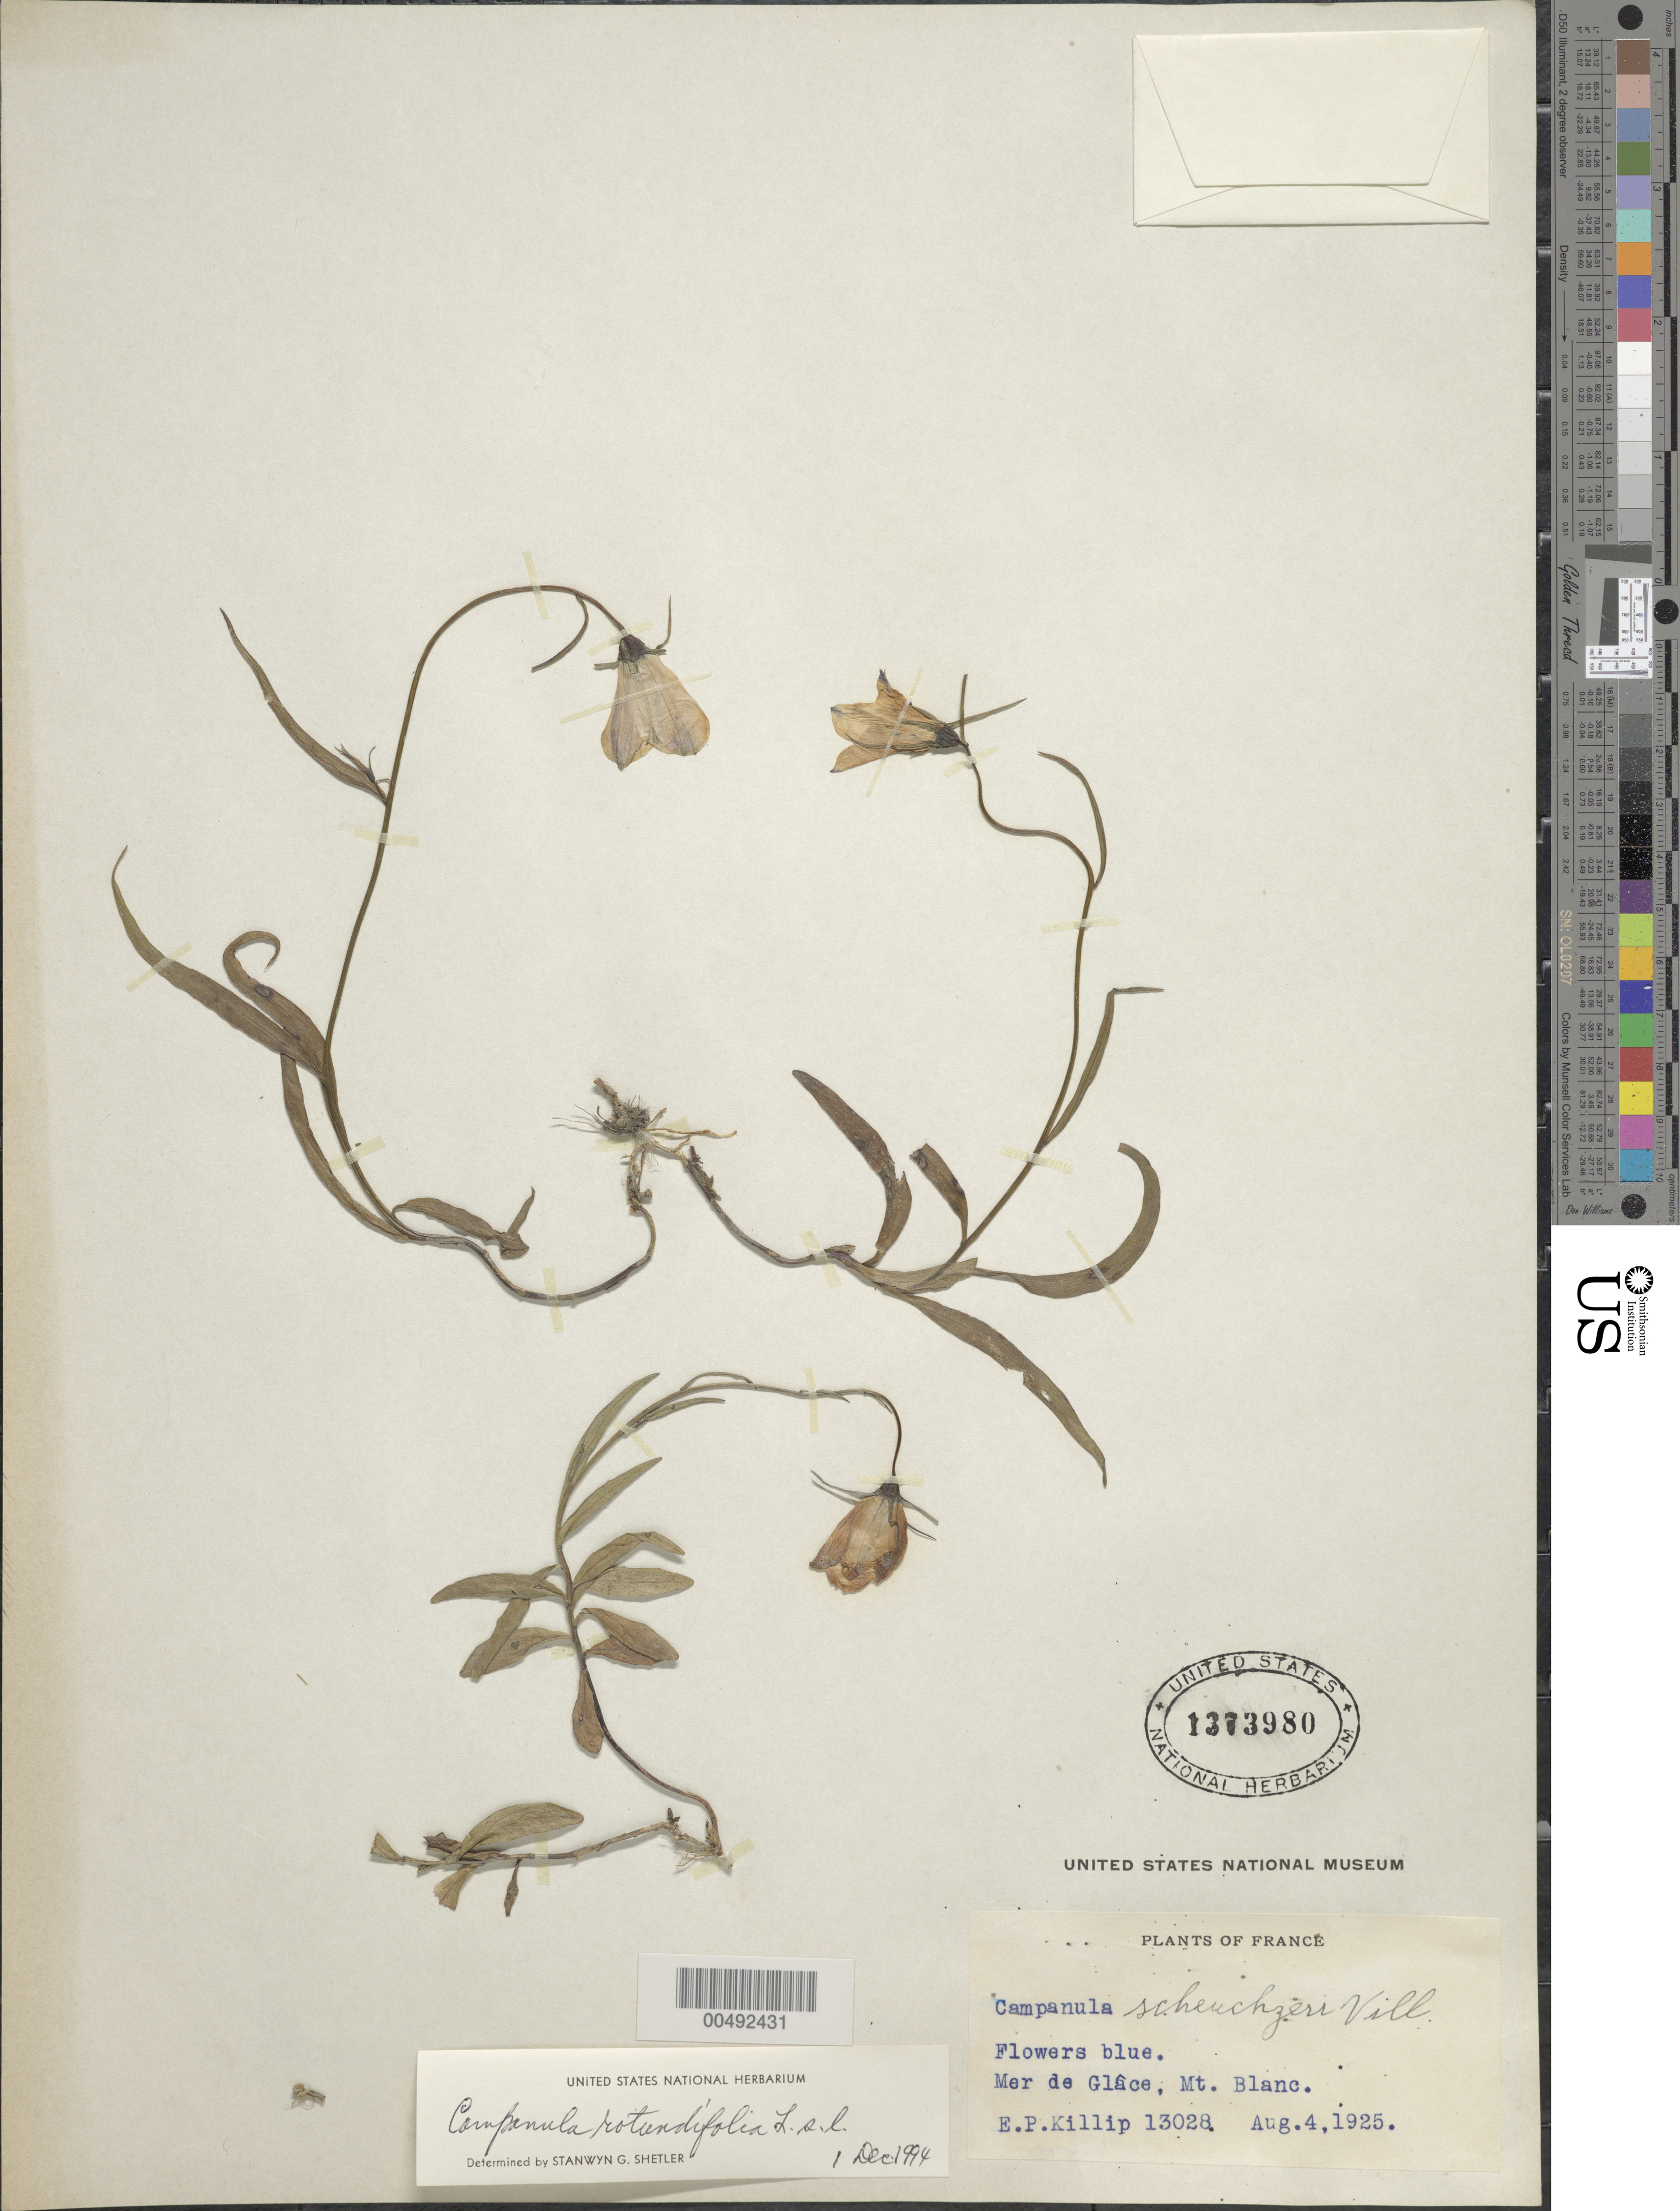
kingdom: Plantae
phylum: Tracheophyta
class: Magnoliopsida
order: Asterales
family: Campanulaceae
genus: Campanula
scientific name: Campanula rotundifolia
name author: L.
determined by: Shetler, Stanwyn G., (US), NMNH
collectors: E. P. Killip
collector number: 13028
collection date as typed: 04 Aug 1925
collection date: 1925-08-04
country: France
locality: Mer de Glâce, Mt. Blanc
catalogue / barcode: US 1373980